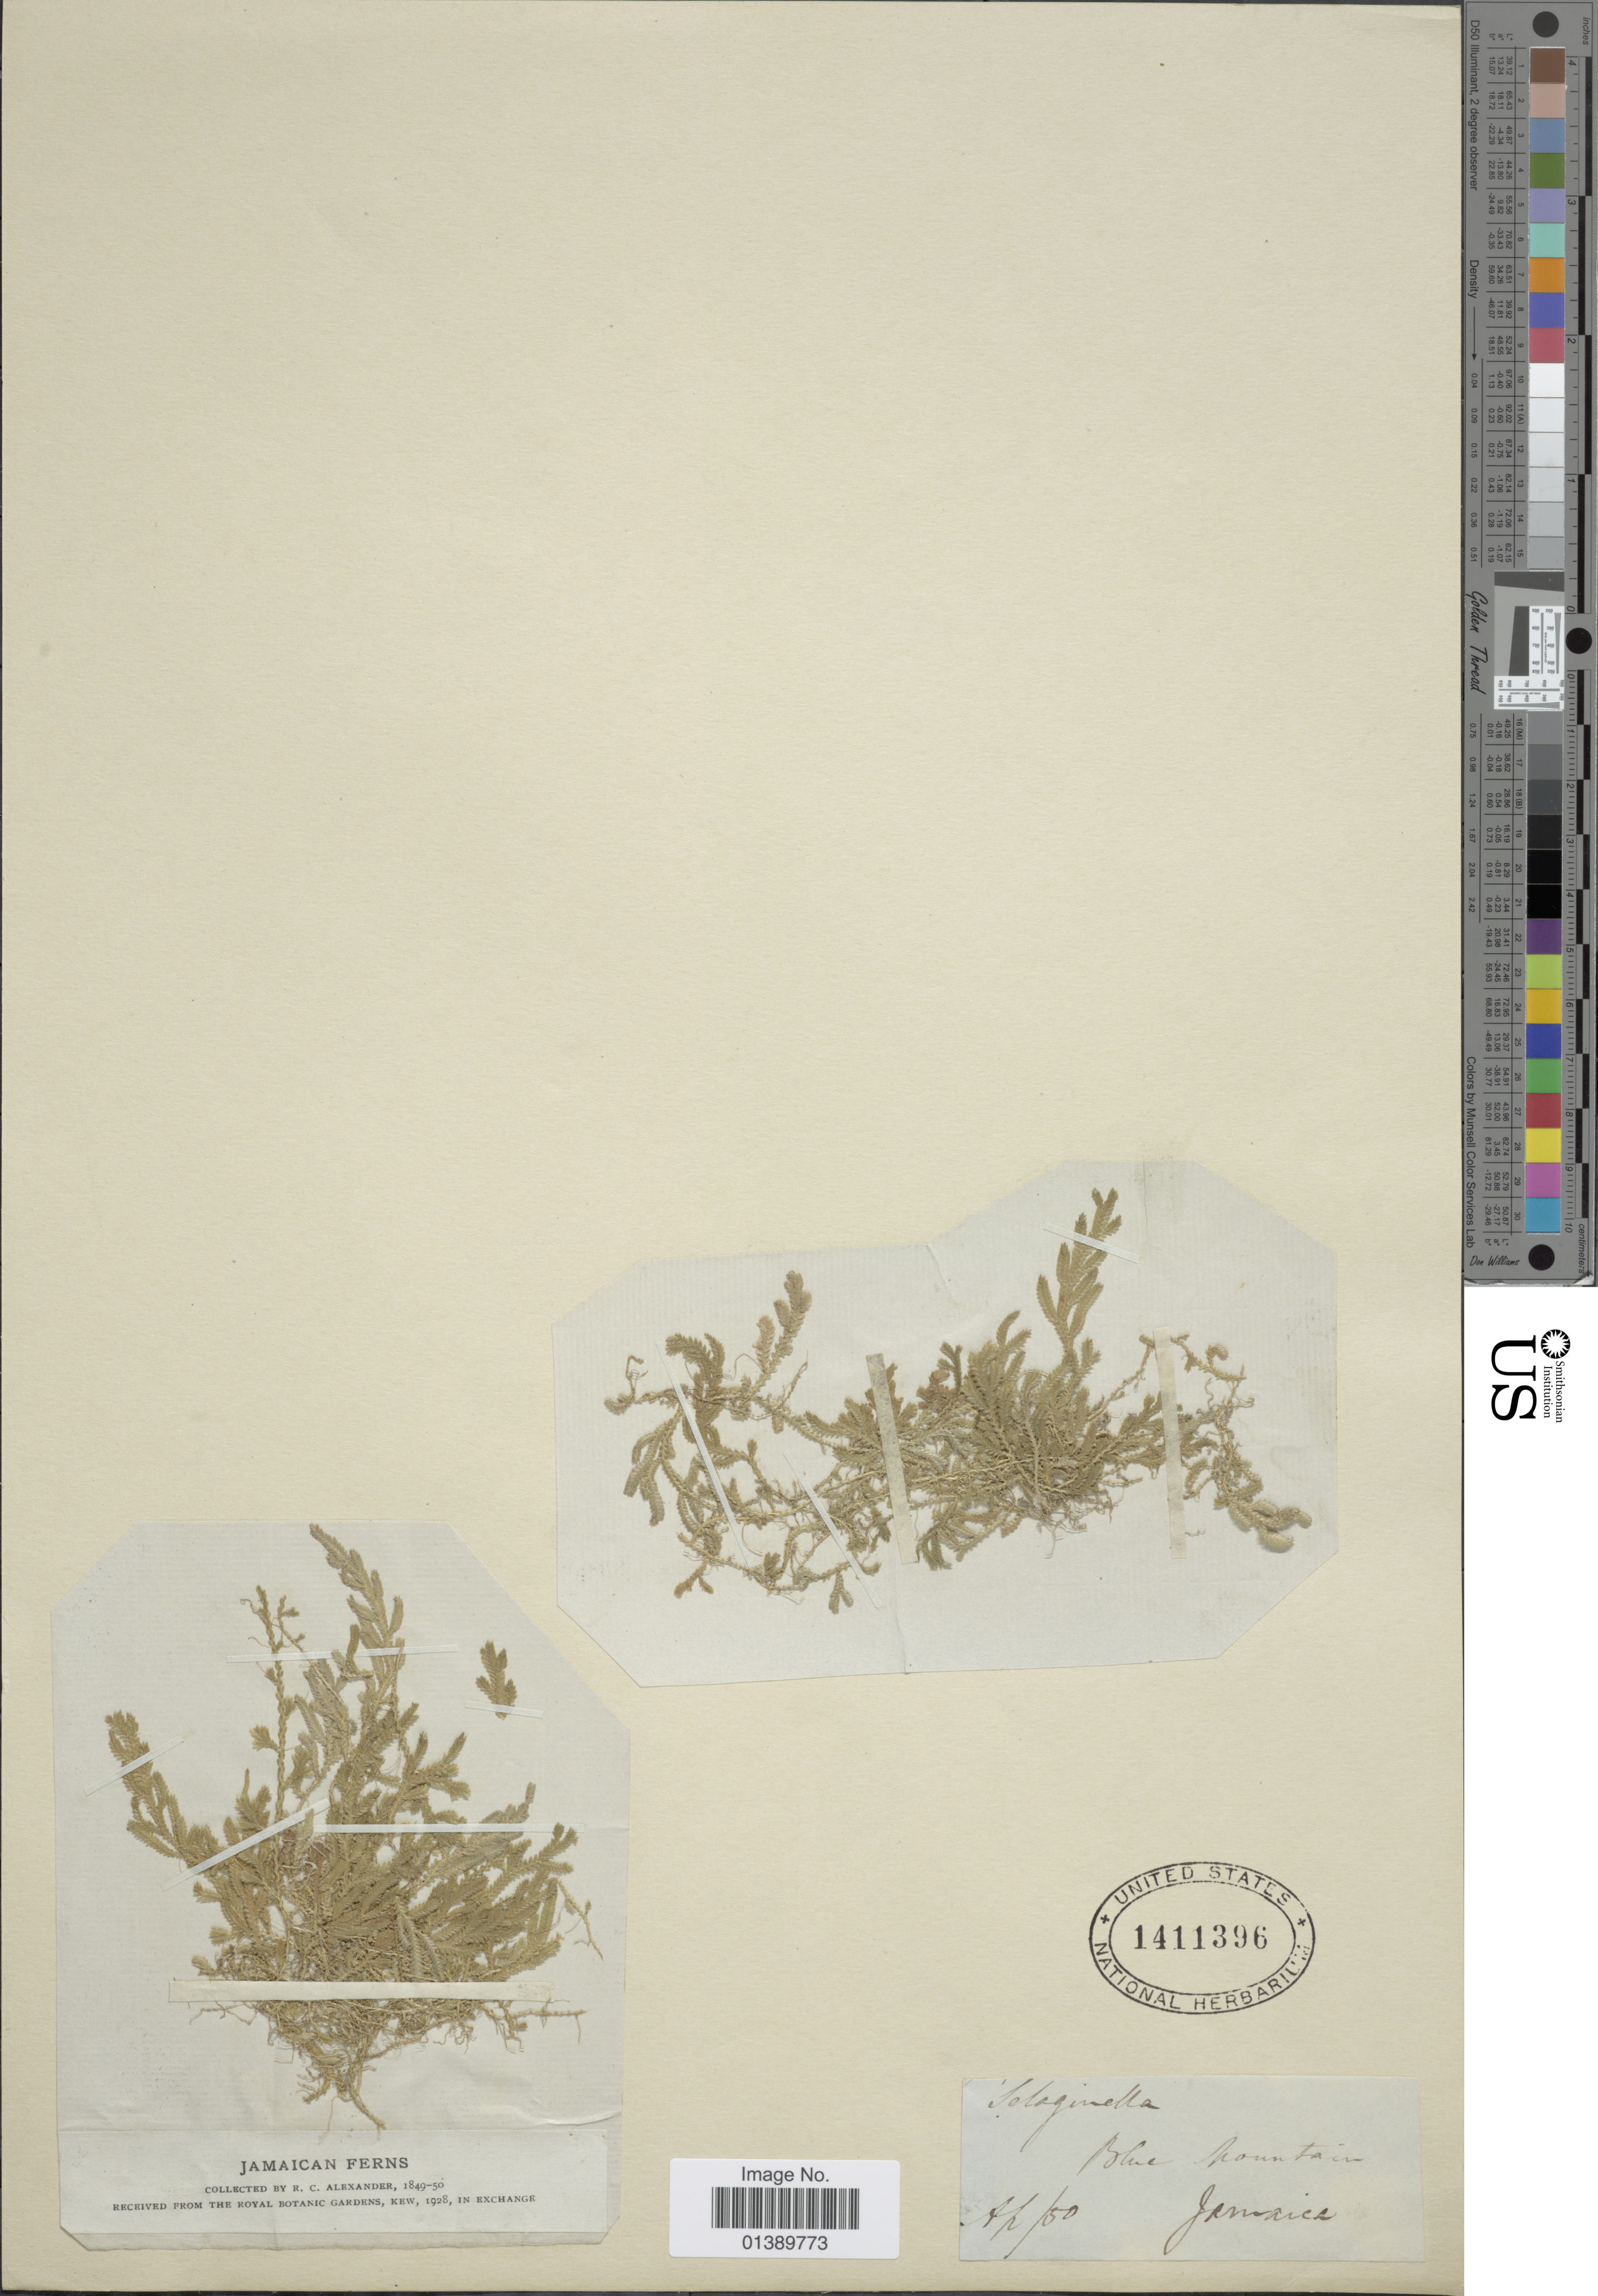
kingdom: Plantae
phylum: Tracheophyta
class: Lycopodiopsida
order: Selaginellales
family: Selaginellaceae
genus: Selaginella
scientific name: Selaginella heterodonta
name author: (Desv.) Hieron.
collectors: R. C. Alexander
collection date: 1850-04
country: Jamaica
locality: Blue Mountain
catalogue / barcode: US 1411396